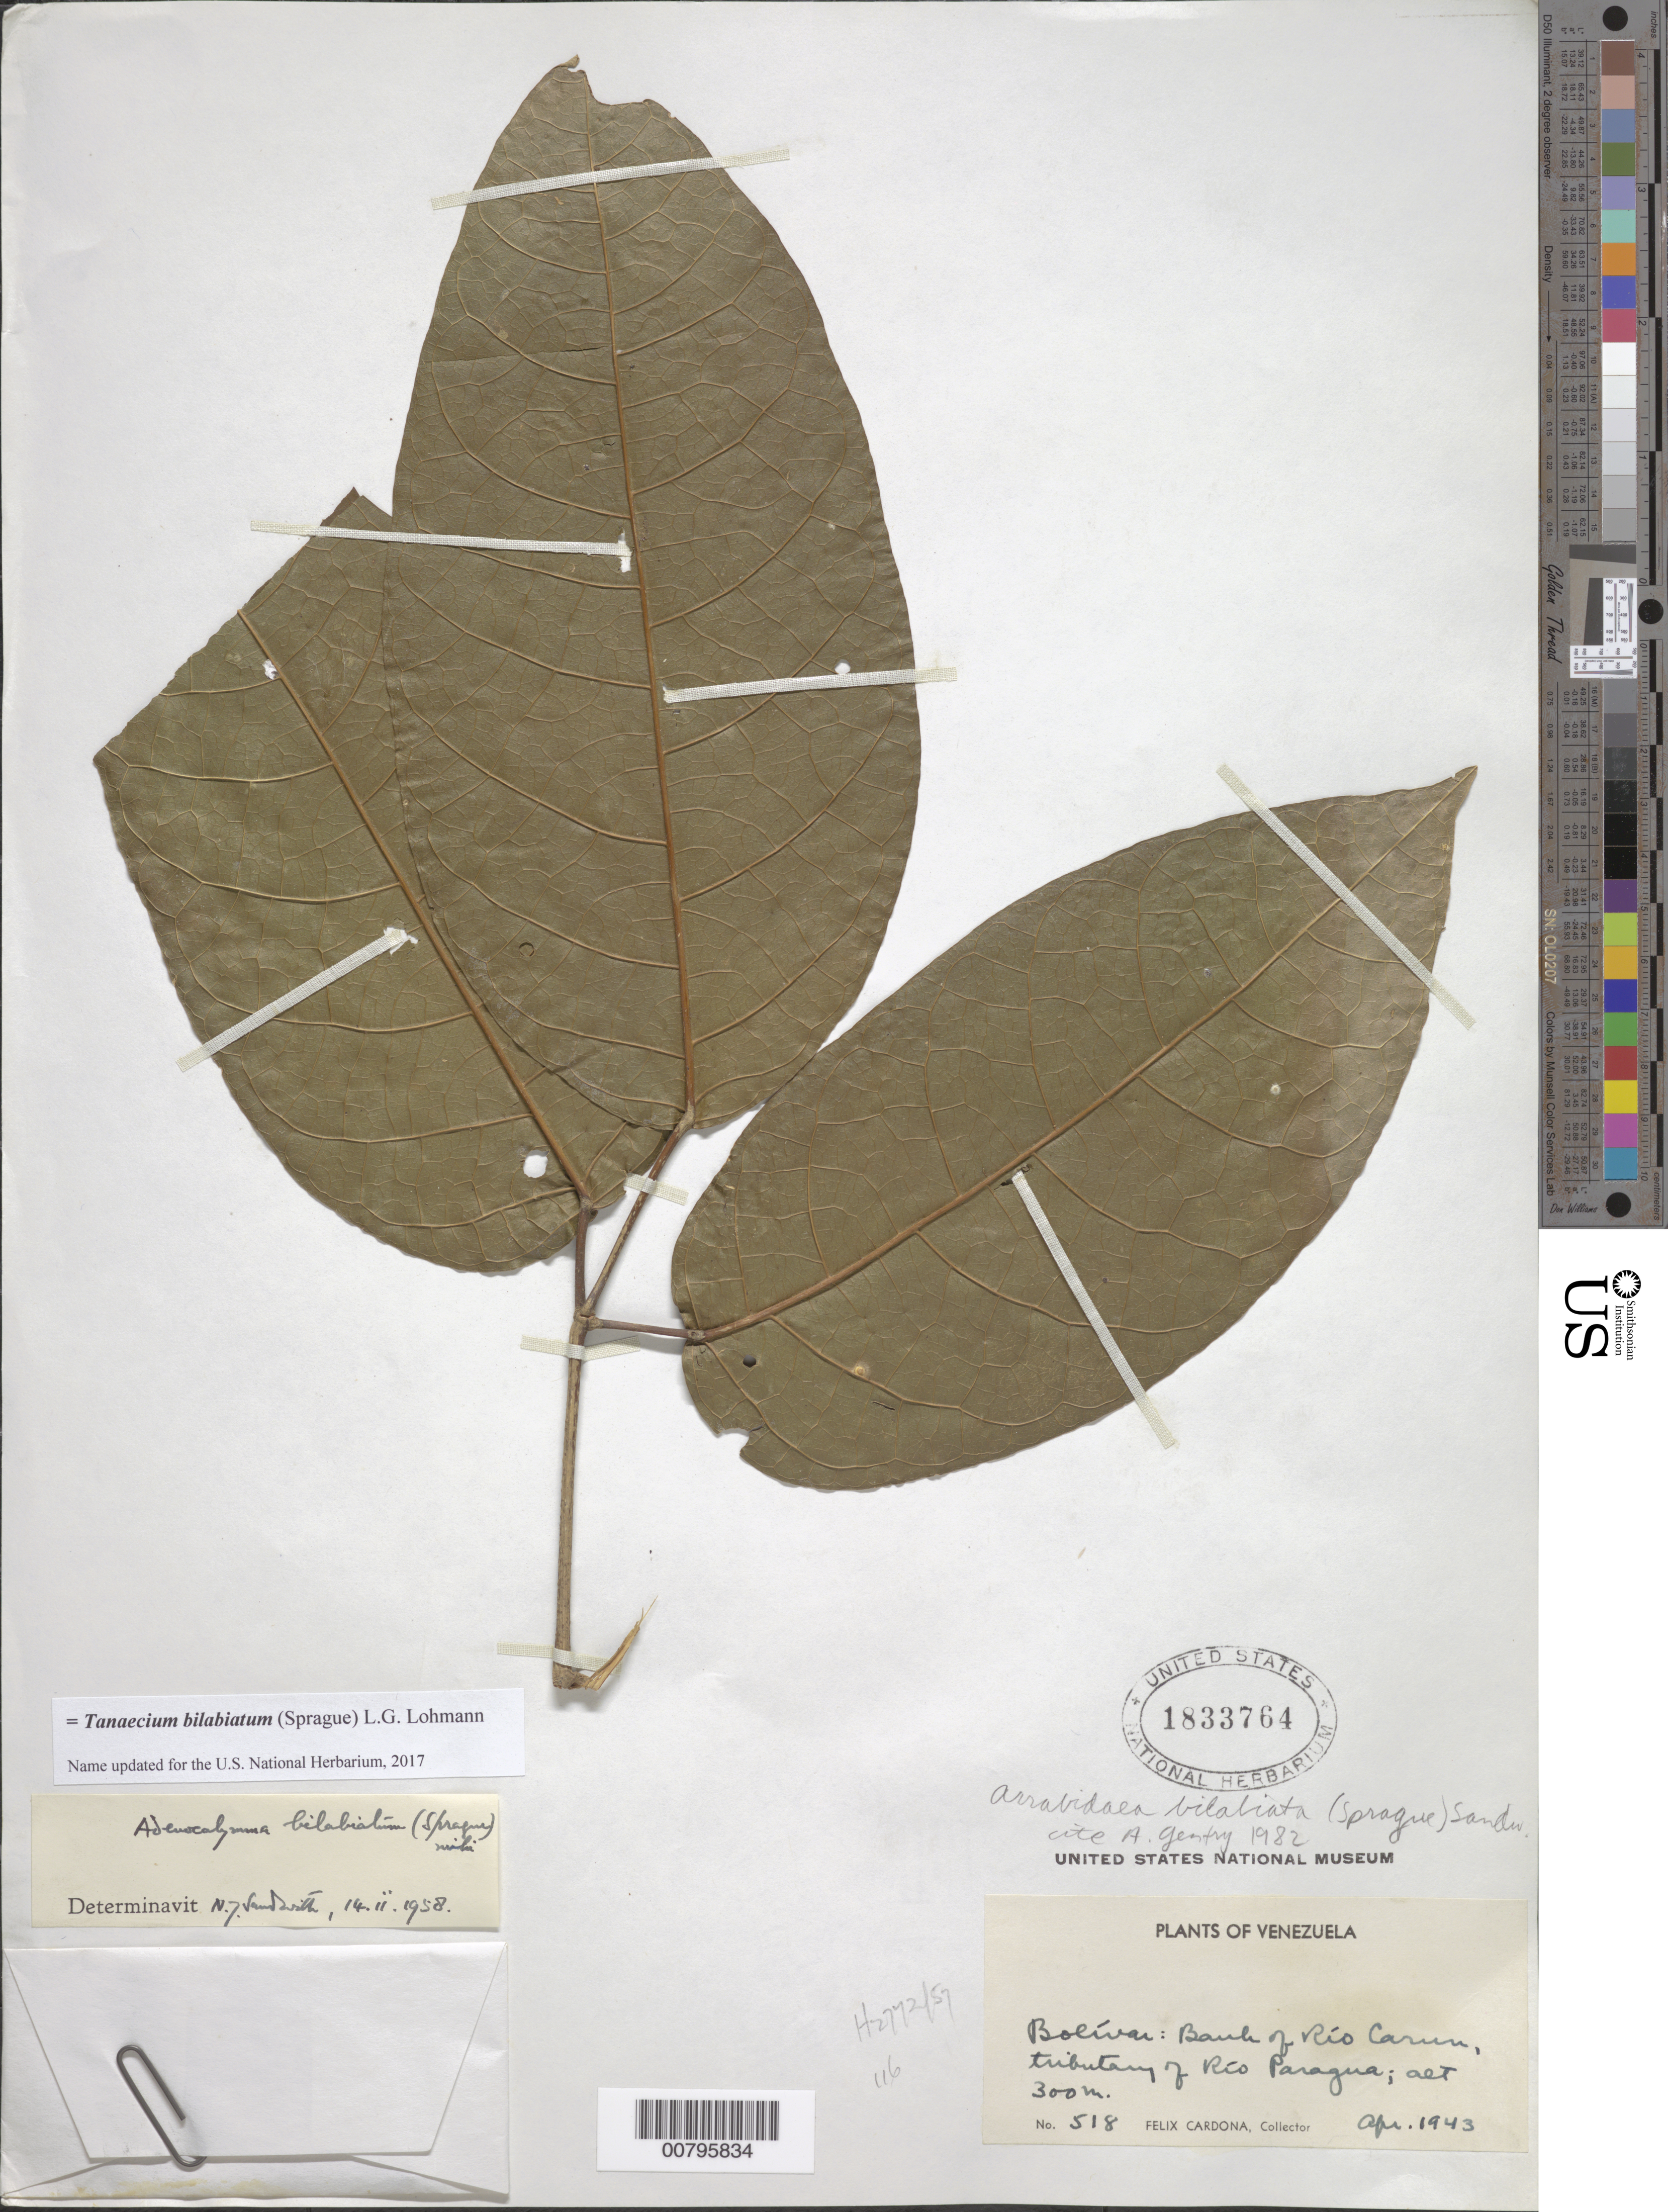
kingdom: Plantae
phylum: Tracheophyta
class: Magnoliopsida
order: Lamiales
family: Bignoniaceae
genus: Tanaecium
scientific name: Tanaecium bilabiatum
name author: (Sprague) L.G. Lohmann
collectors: F. Cardona Puig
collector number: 518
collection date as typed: Apr-43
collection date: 1943-04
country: Venezuela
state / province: Bolívar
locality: Río Caruni, tributary of Río Paragua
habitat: Orillas del rio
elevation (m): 300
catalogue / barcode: US 1833764